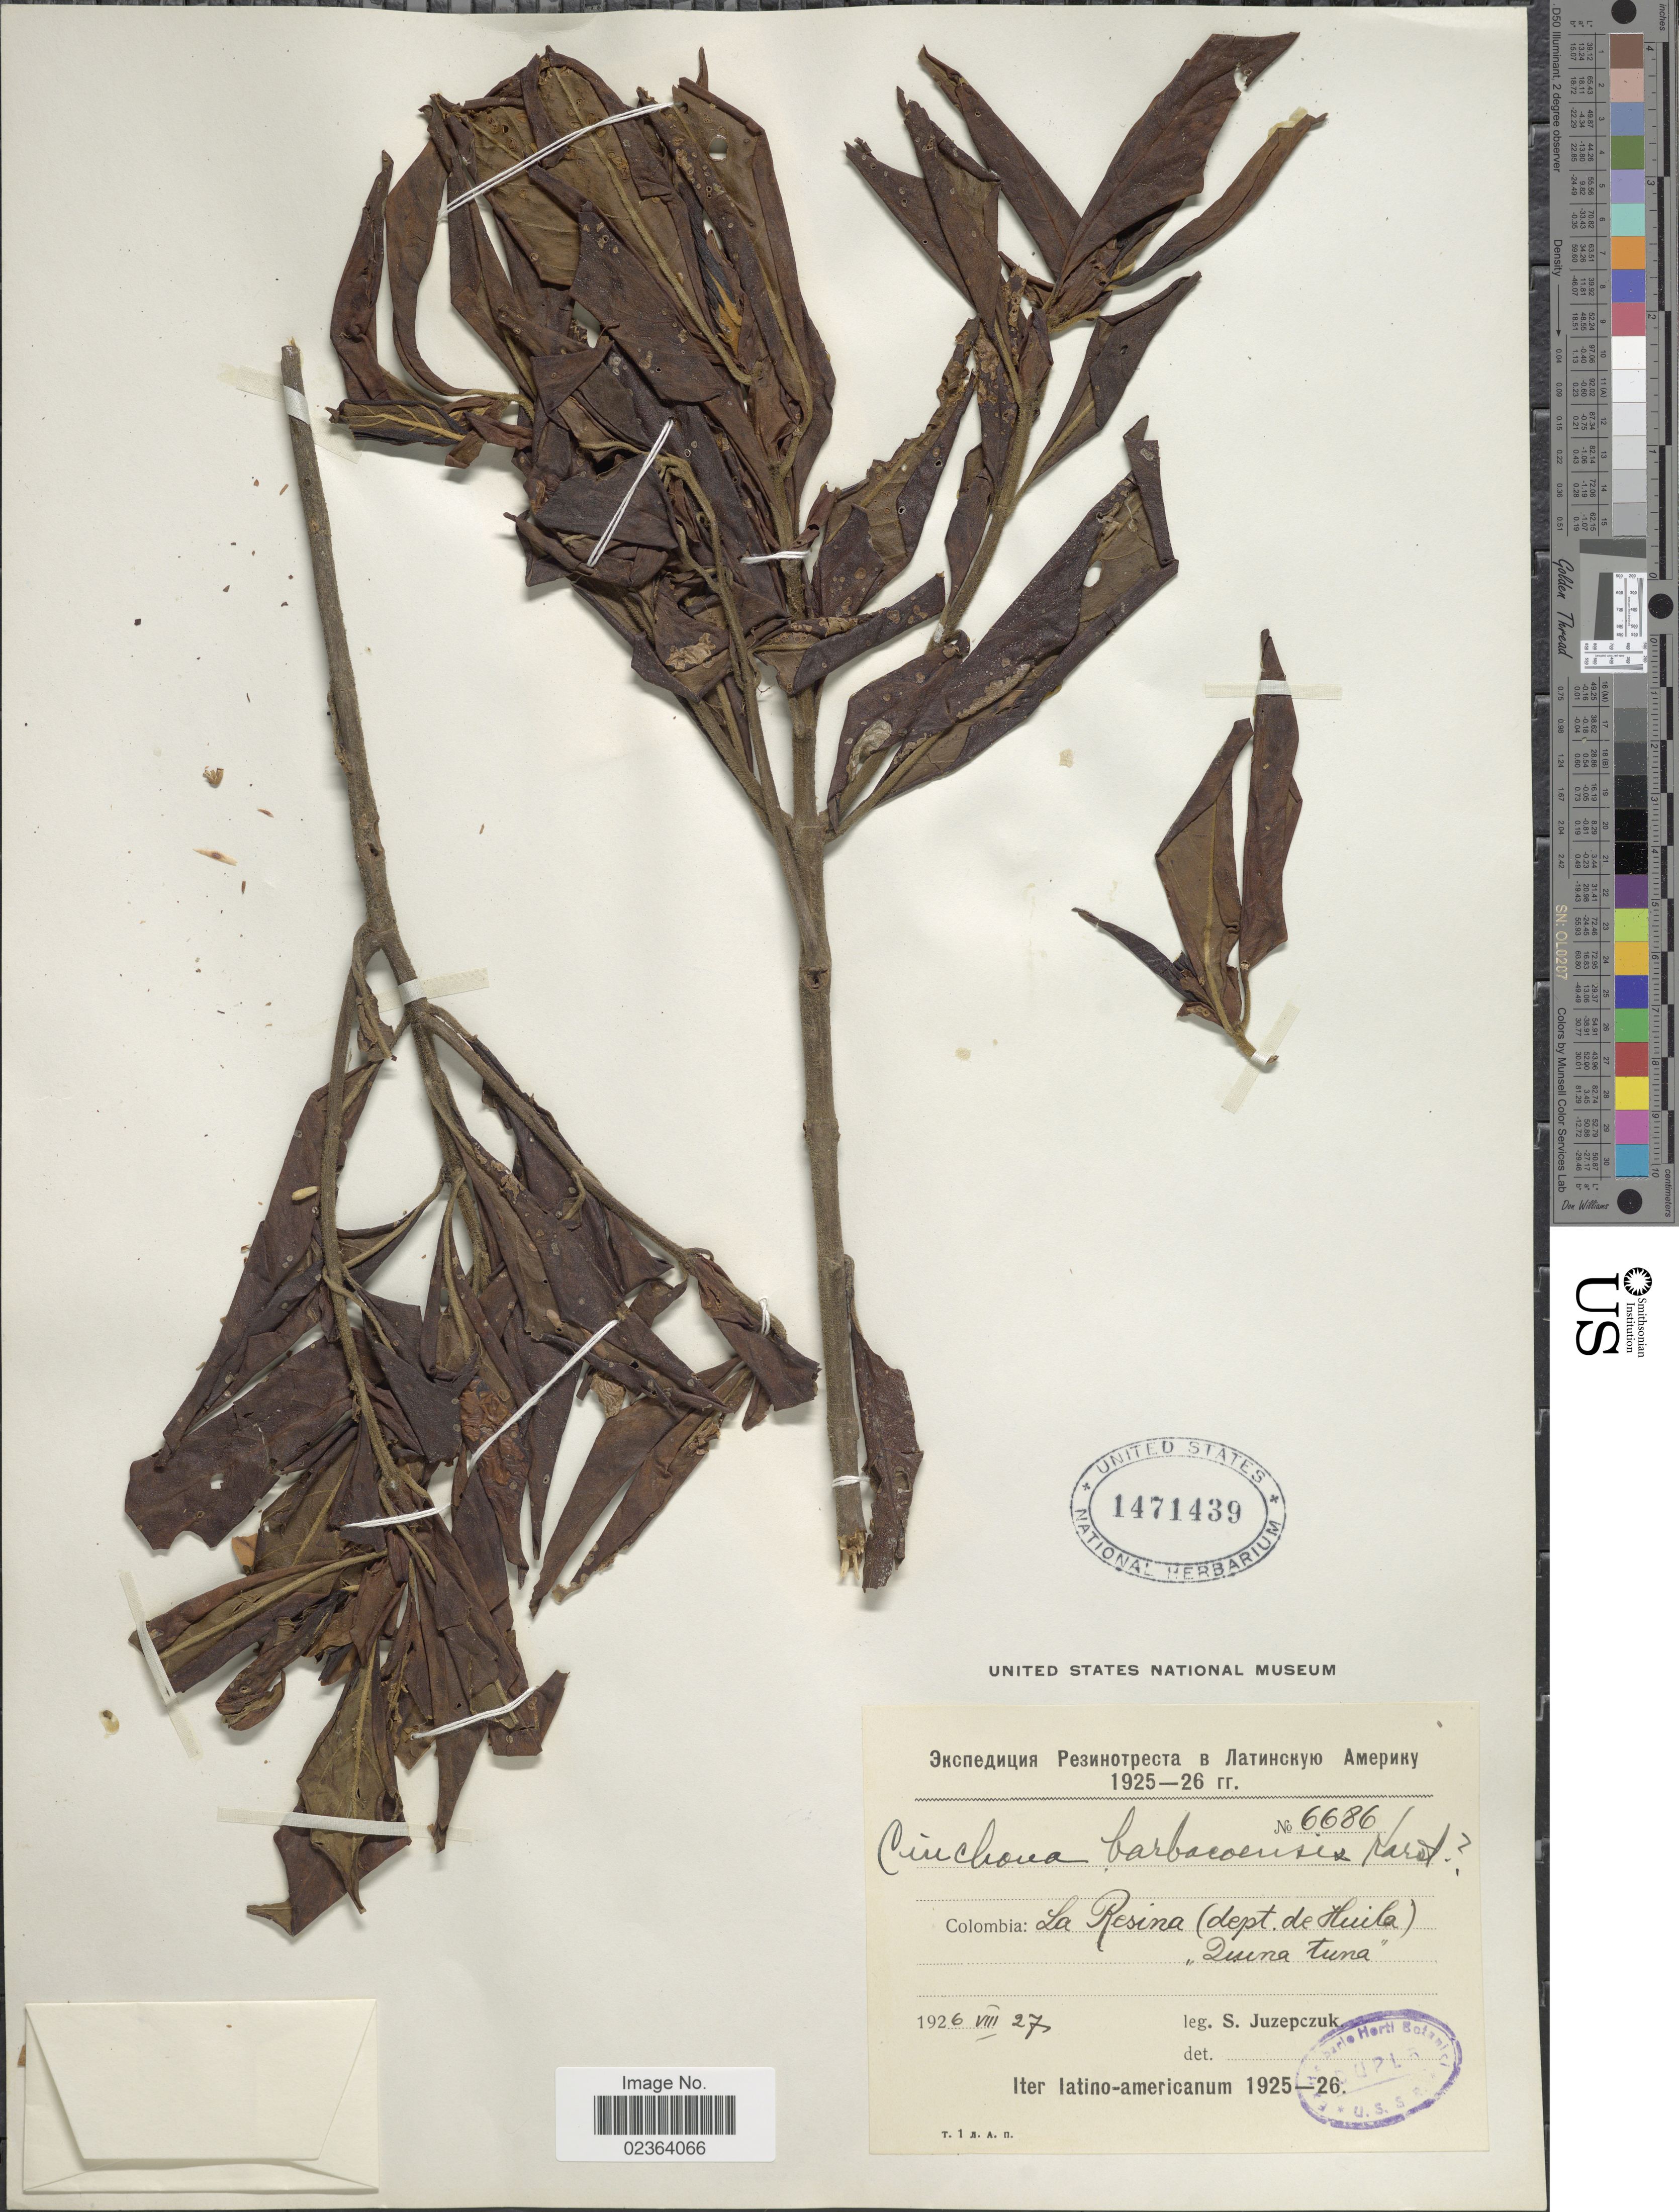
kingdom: Plantae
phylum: Tracheophyta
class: Magnoliopsida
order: Gentianales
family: Rubiaceae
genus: Cinchona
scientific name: Cinchona barbacoensis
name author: L.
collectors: S. V. Juzepczuk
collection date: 1926-08-27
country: Colombia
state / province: Huila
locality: Colombia: La Resina (dept. de Huila)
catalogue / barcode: US 1471439